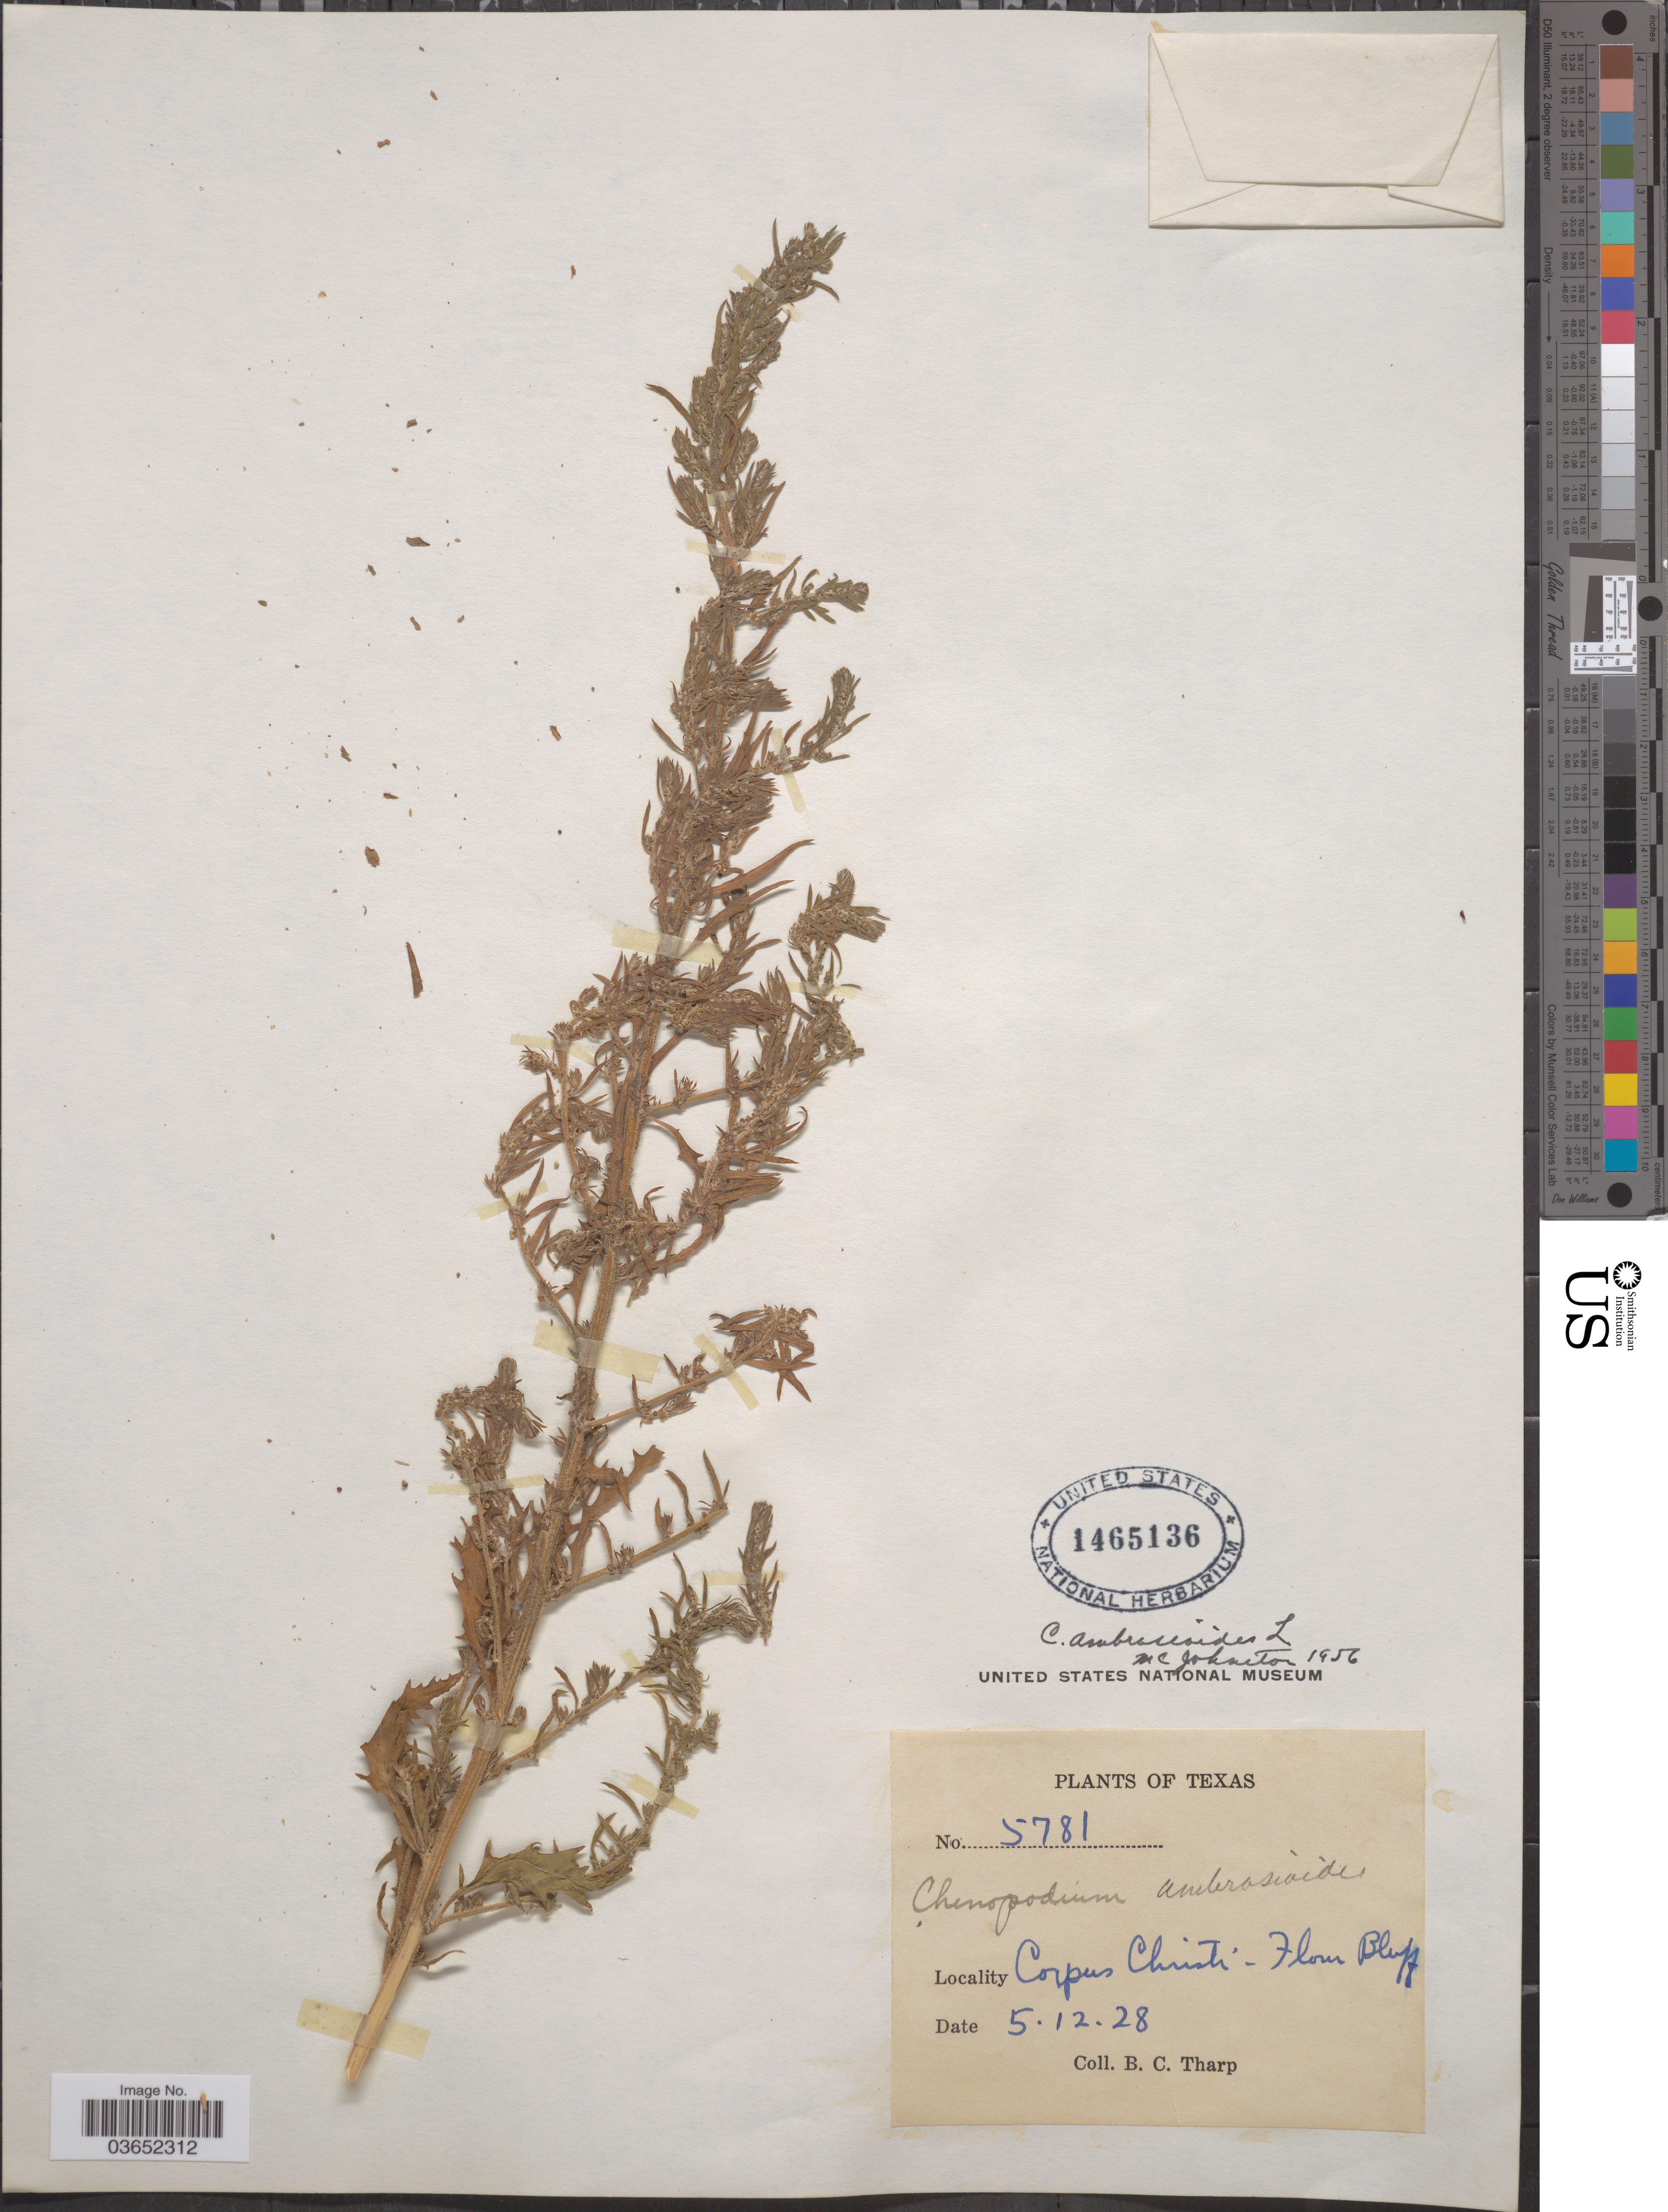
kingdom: Plantae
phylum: Tracheophyta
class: Magnoliopsida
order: Caryophyllales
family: Amaranthaceae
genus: Chenopodium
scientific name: Chenopodium ambrosioides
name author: L.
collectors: B. C. Tharp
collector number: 5781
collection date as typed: Transcribed d/m/y: 12/5/28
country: United States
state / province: Texas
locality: Corpus Christi - Flour Bluff.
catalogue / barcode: US 1465136